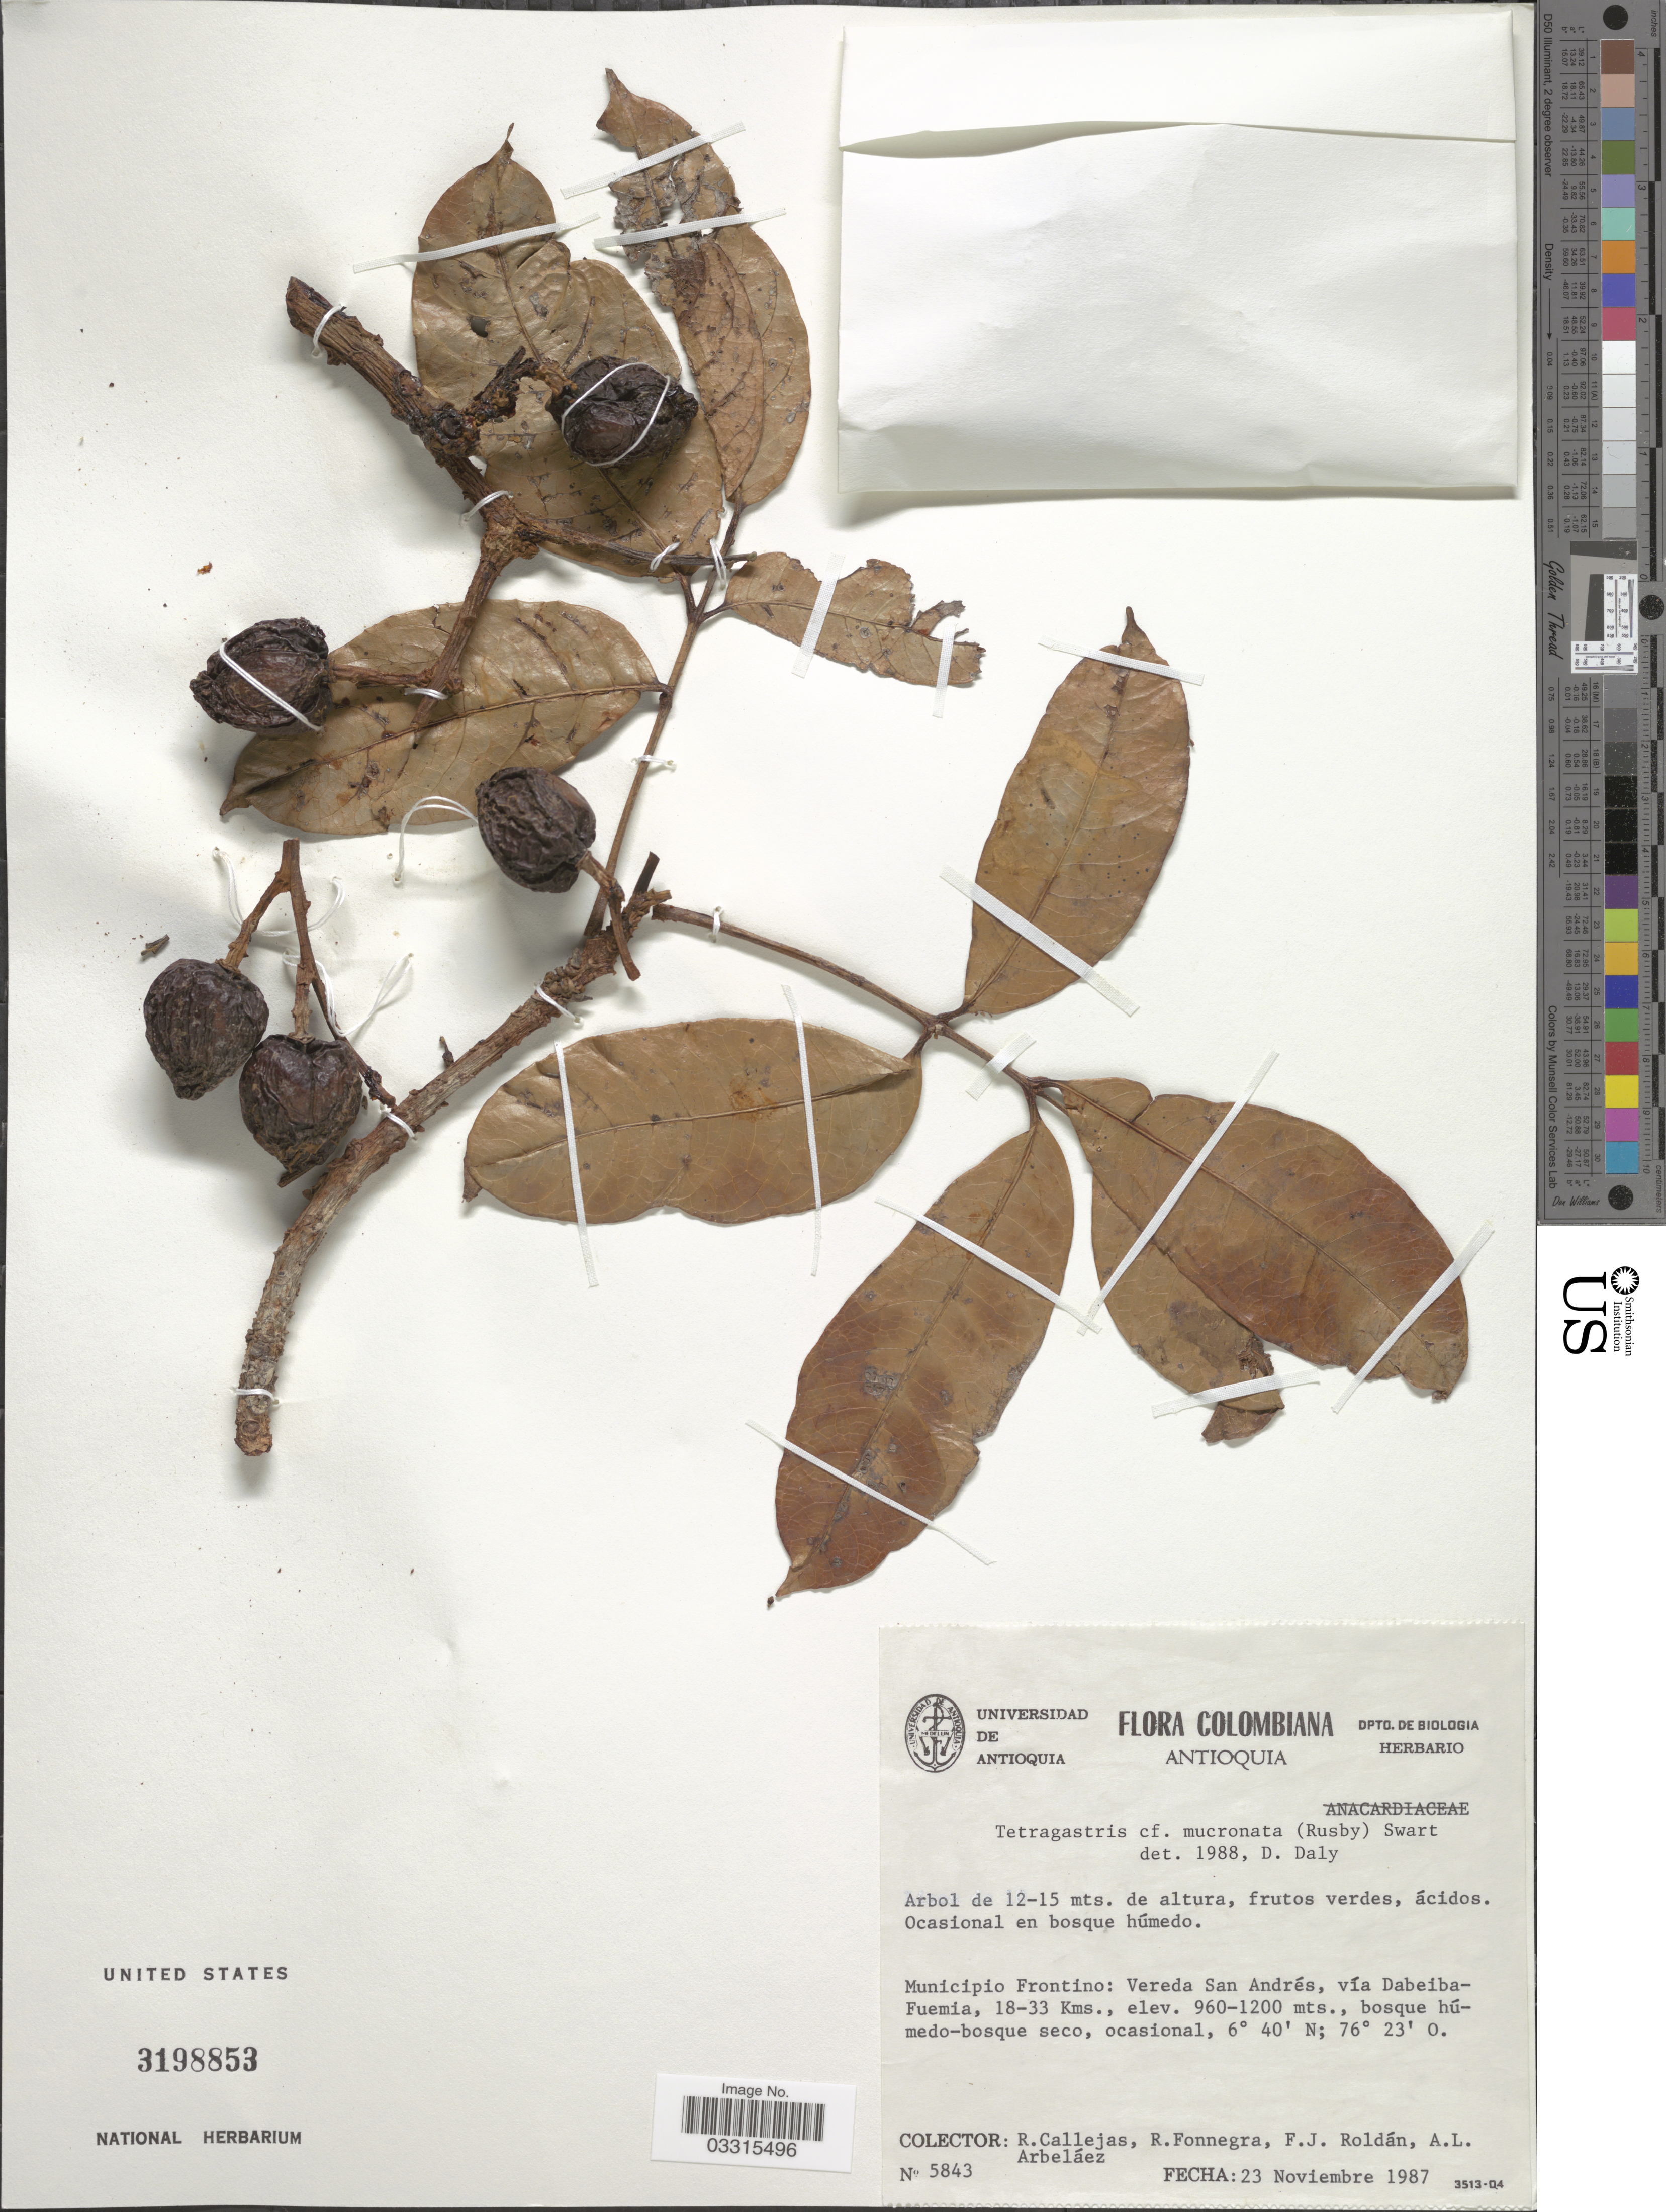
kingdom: Plantae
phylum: Tracheophyta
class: Magnoliopsida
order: Sapindales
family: Burseraceae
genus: Protium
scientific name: Protium mucronatum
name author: Rusby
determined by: Daly, Douglas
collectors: R. Callejas, R. Fonnegra, F. J. Roldán & A. Arbeláez Alvarez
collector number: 5843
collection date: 1987-11-23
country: Colombia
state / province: Antioquia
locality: Municipio Frontino: Vereda San Andrés, vía Dabeiba-Fuemia, 18-33 Kms.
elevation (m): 960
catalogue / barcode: US 3198853